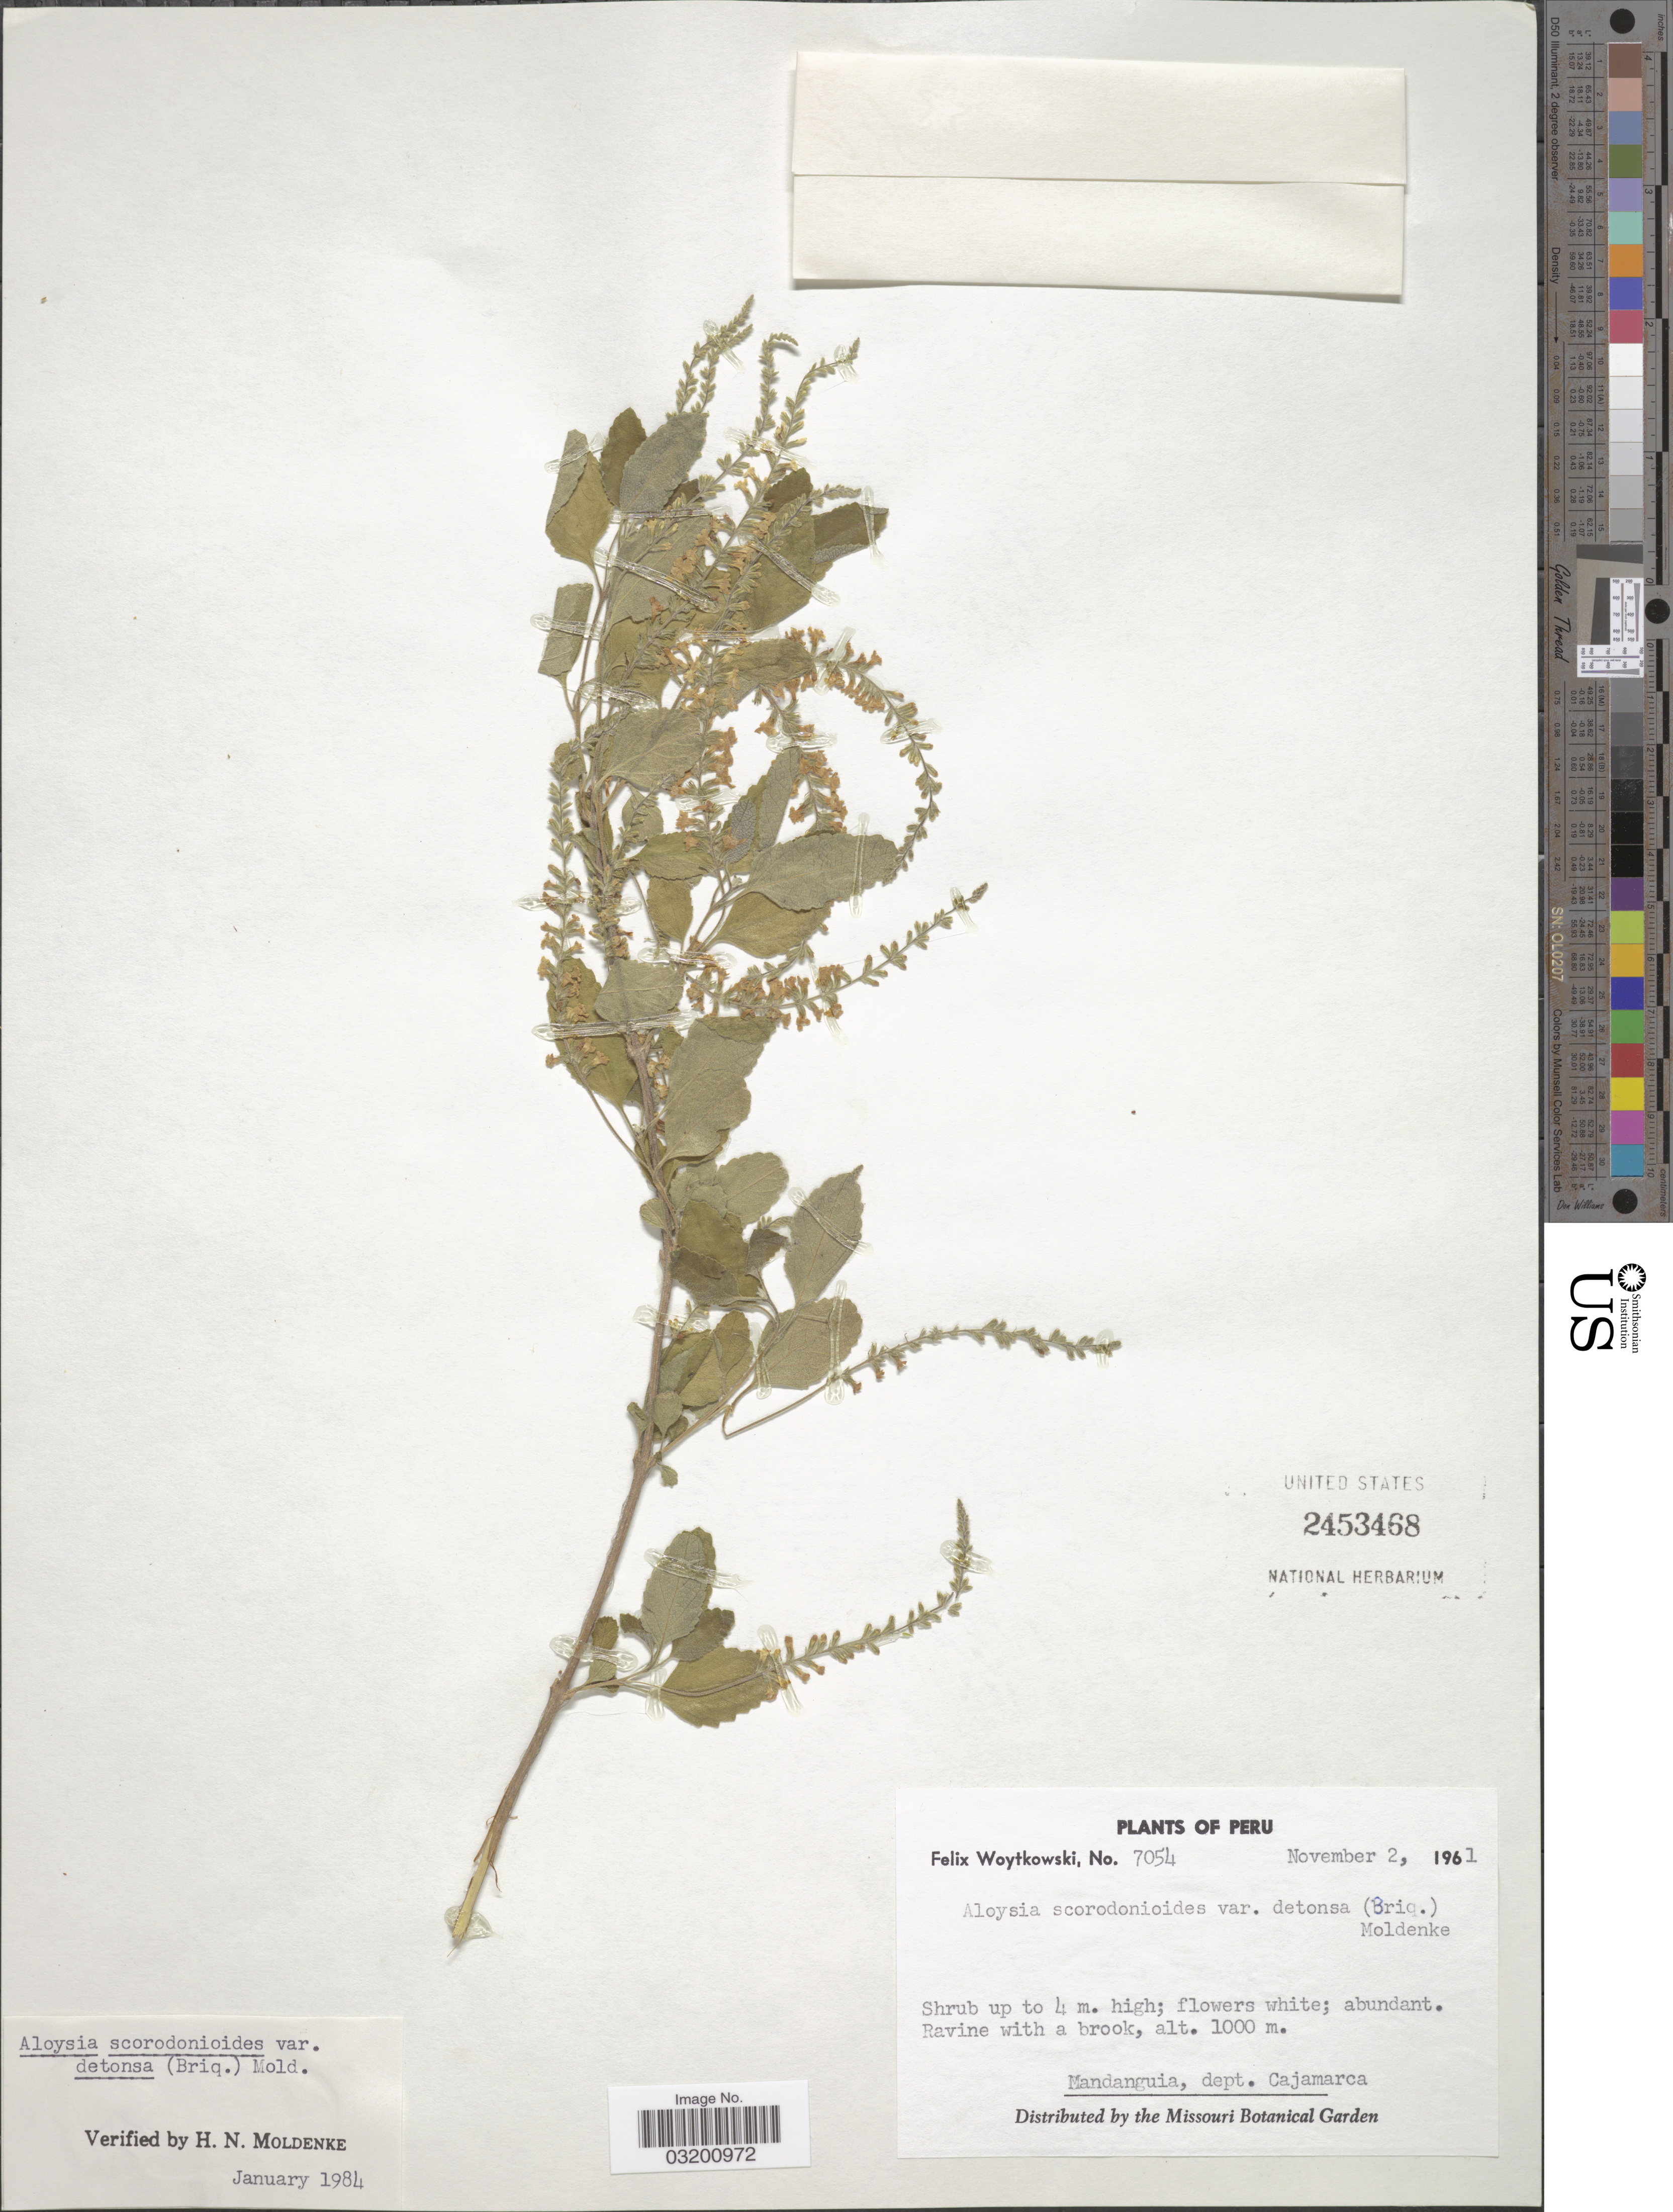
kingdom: Plantae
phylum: Tracheophyta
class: Magnoliopsida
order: Lamiales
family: Verbenaceae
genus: Aloysia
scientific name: Aloysia scorodonioides var. detonsa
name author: (Briq.) Moldenke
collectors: F. Woytkowski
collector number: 7054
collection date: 1961-11-02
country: Peru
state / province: Cajamarca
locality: Mandanguia, dept. Cajamarca.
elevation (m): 1000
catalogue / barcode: US 2453468